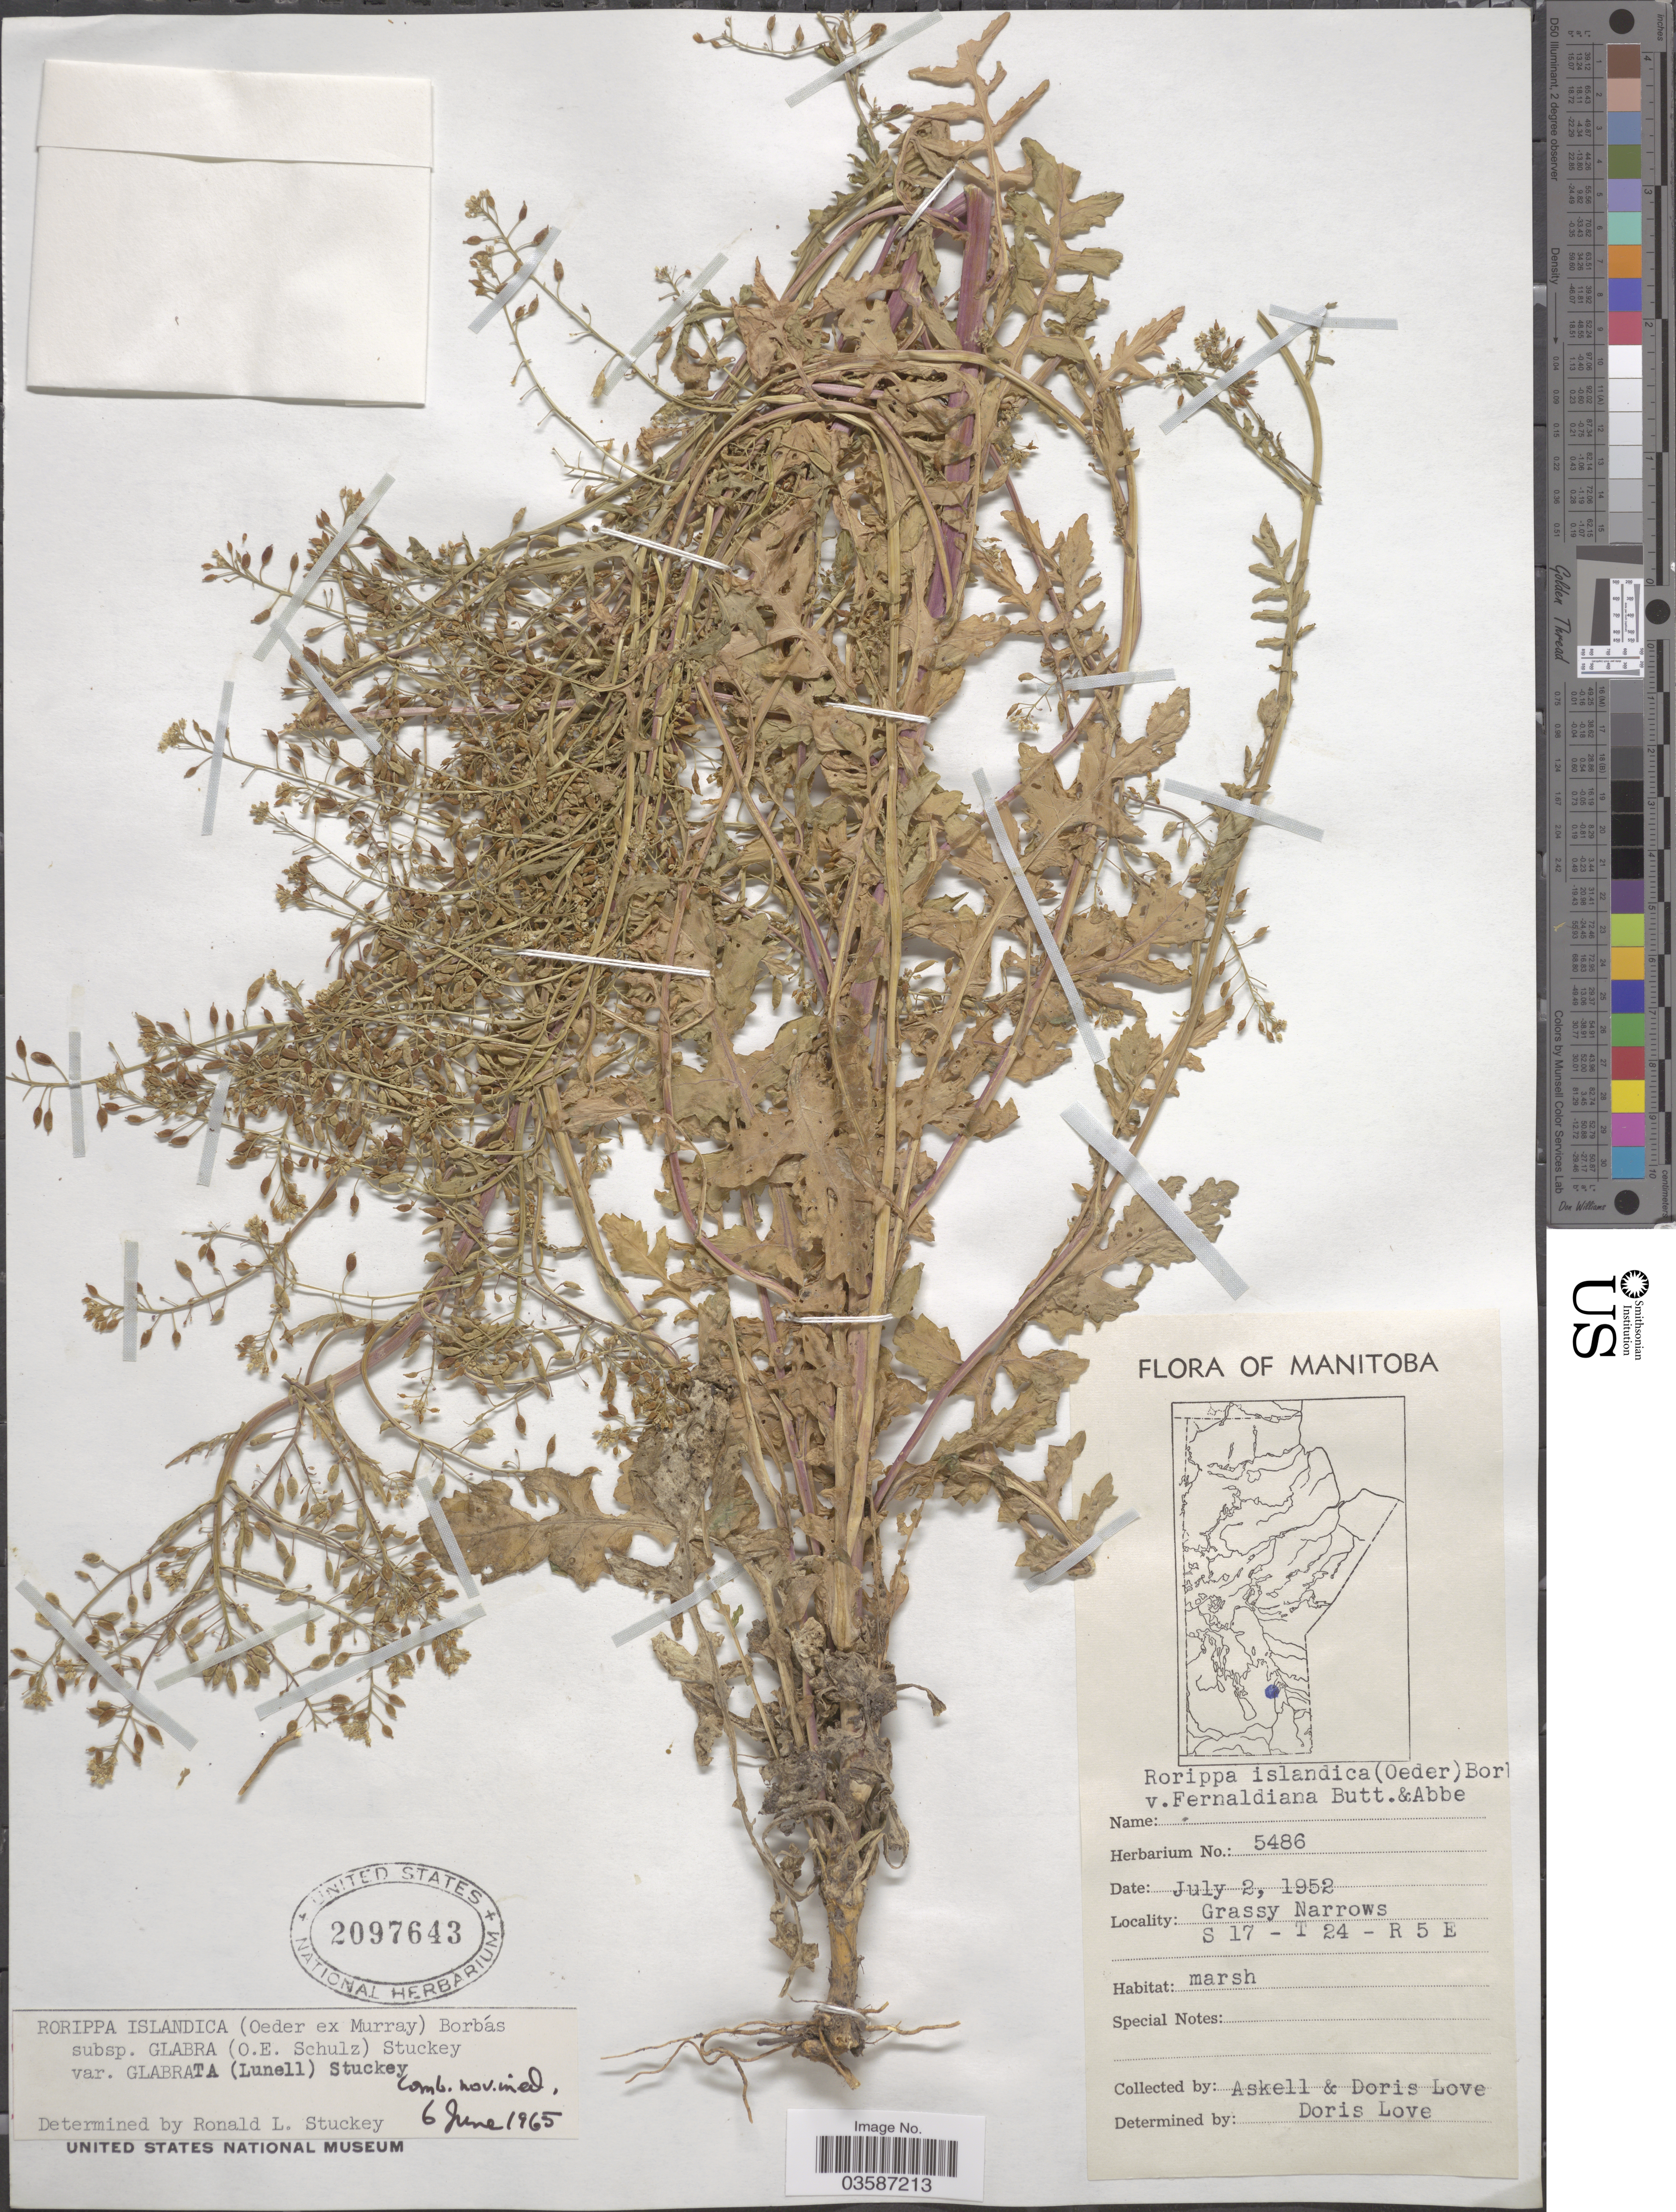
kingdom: Plantae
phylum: Tracheophyta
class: Magnoliopsida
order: Brassicales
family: Brassicaceae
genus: Rorippa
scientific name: Rorippa islandica var. glabrata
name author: (Lunell) Butters & Abbe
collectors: Á. Löve & D. Löve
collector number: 5486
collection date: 1952-07-02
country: Canada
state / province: Manitoba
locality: Grassy Narrows. S 17 - T 24 - R 5 E.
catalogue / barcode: US 2097643